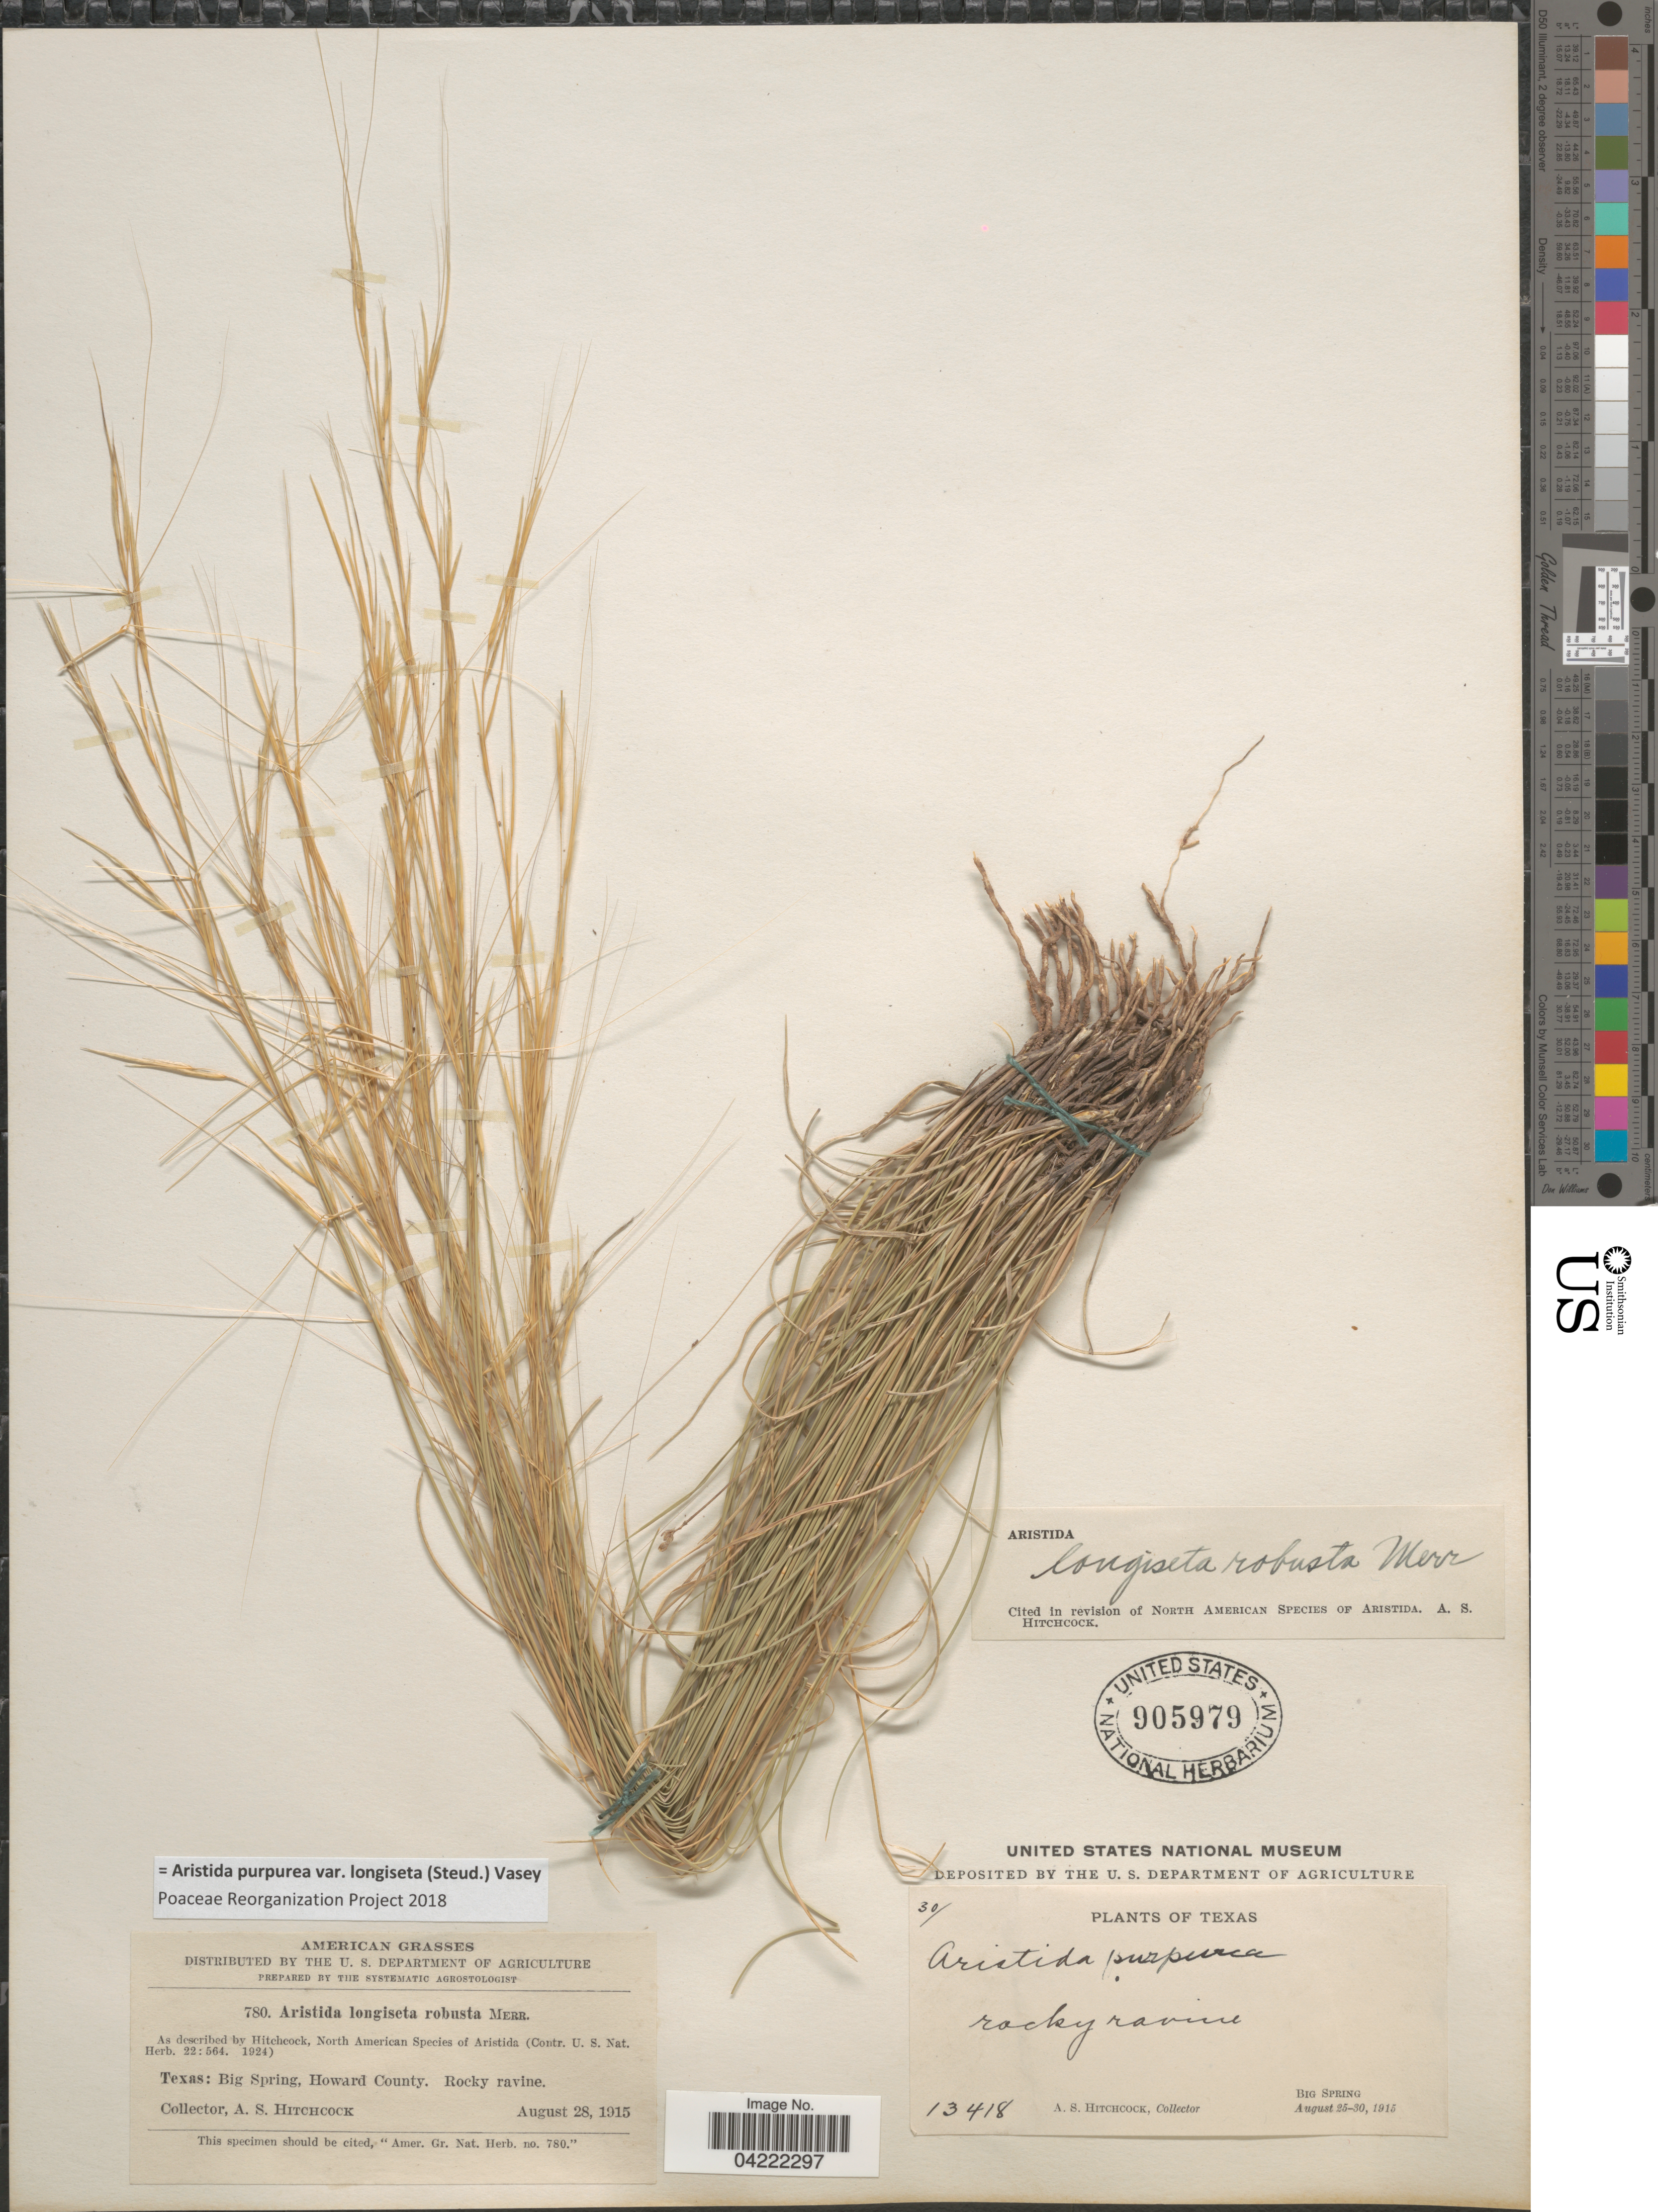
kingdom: Plantae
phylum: Tracheophyta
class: Liliopsida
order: Poales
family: Poaceae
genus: Aristida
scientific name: Aristida purpurea var. longiseta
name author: (Steud.) Vasey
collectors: A. S. Hitchcock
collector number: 13418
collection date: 1915-08-25/1915-08-30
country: United States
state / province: Texas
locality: Rocky ravine. Big Spring. Howard County.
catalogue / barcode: US 905979